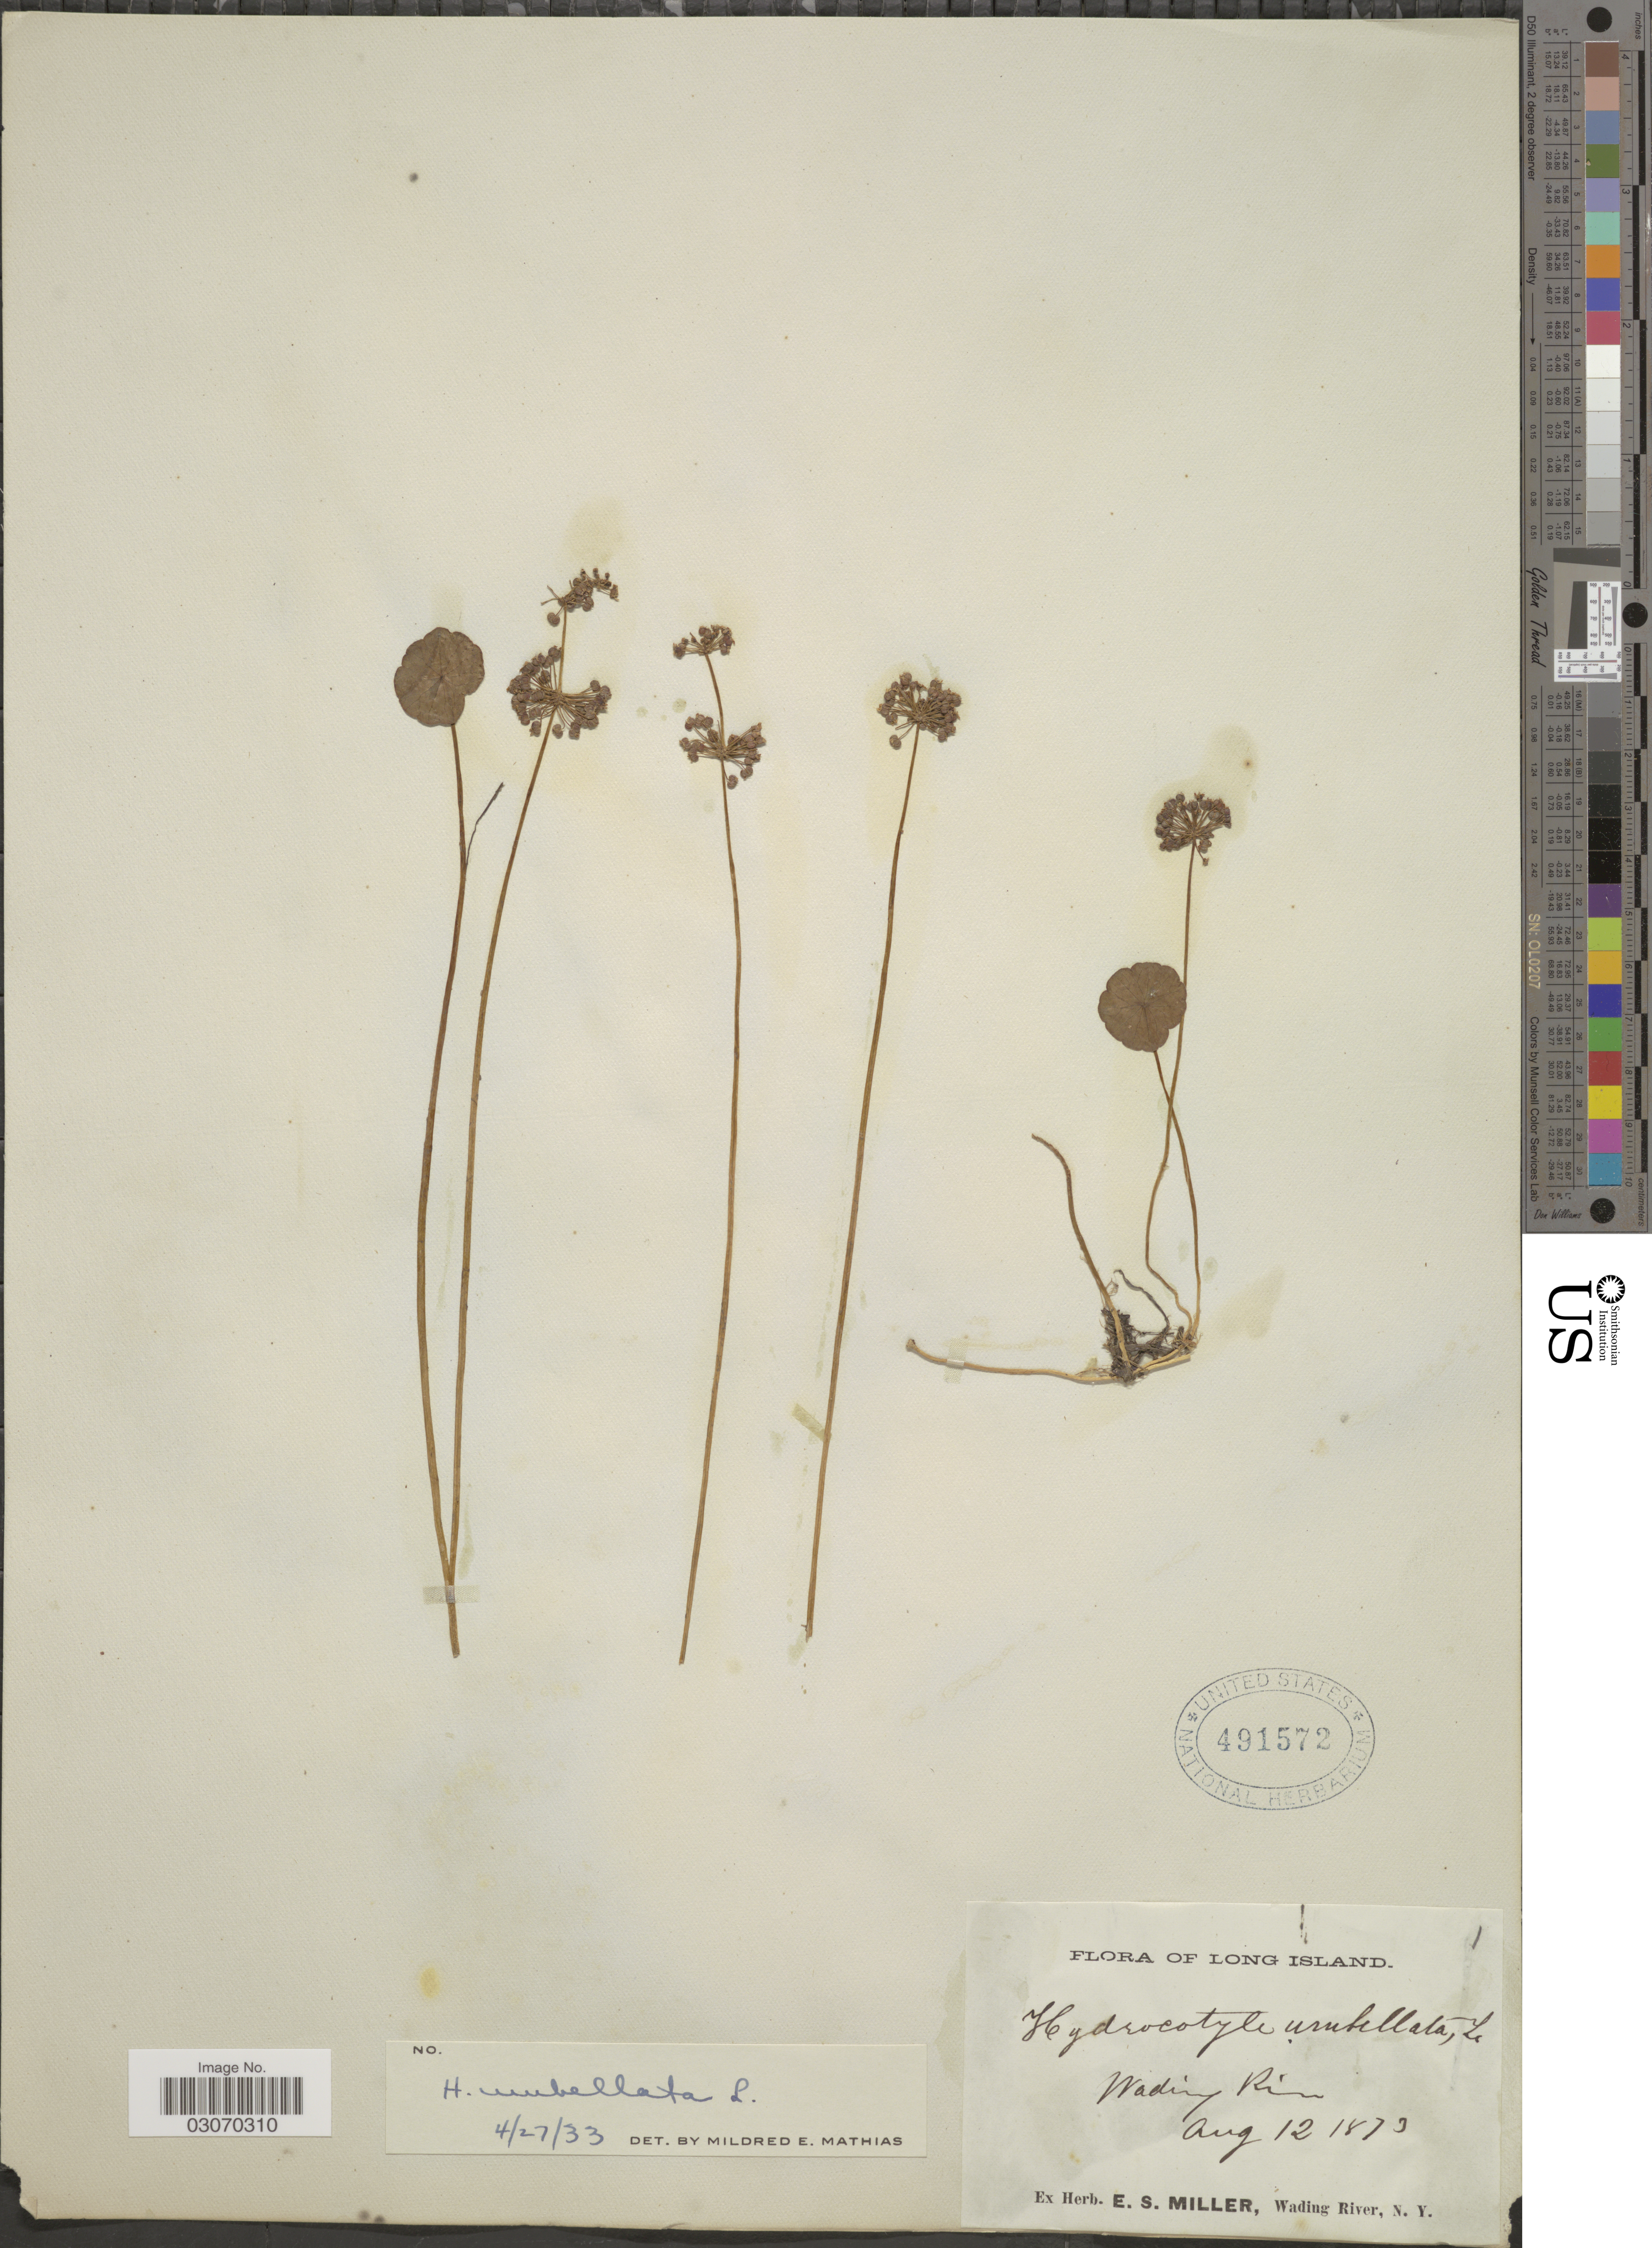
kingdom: Plantae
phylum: Tracheophyta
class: Magnoliopsida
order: Apiales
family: Araliaceae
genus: Hydrocotyle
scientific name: Hydrocotyle umbellata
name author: L.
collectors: ex herb. E. S. Miller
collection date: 1873-08-12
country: United States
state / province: New York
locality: Wading River. Long Island.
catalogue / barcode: US 491572